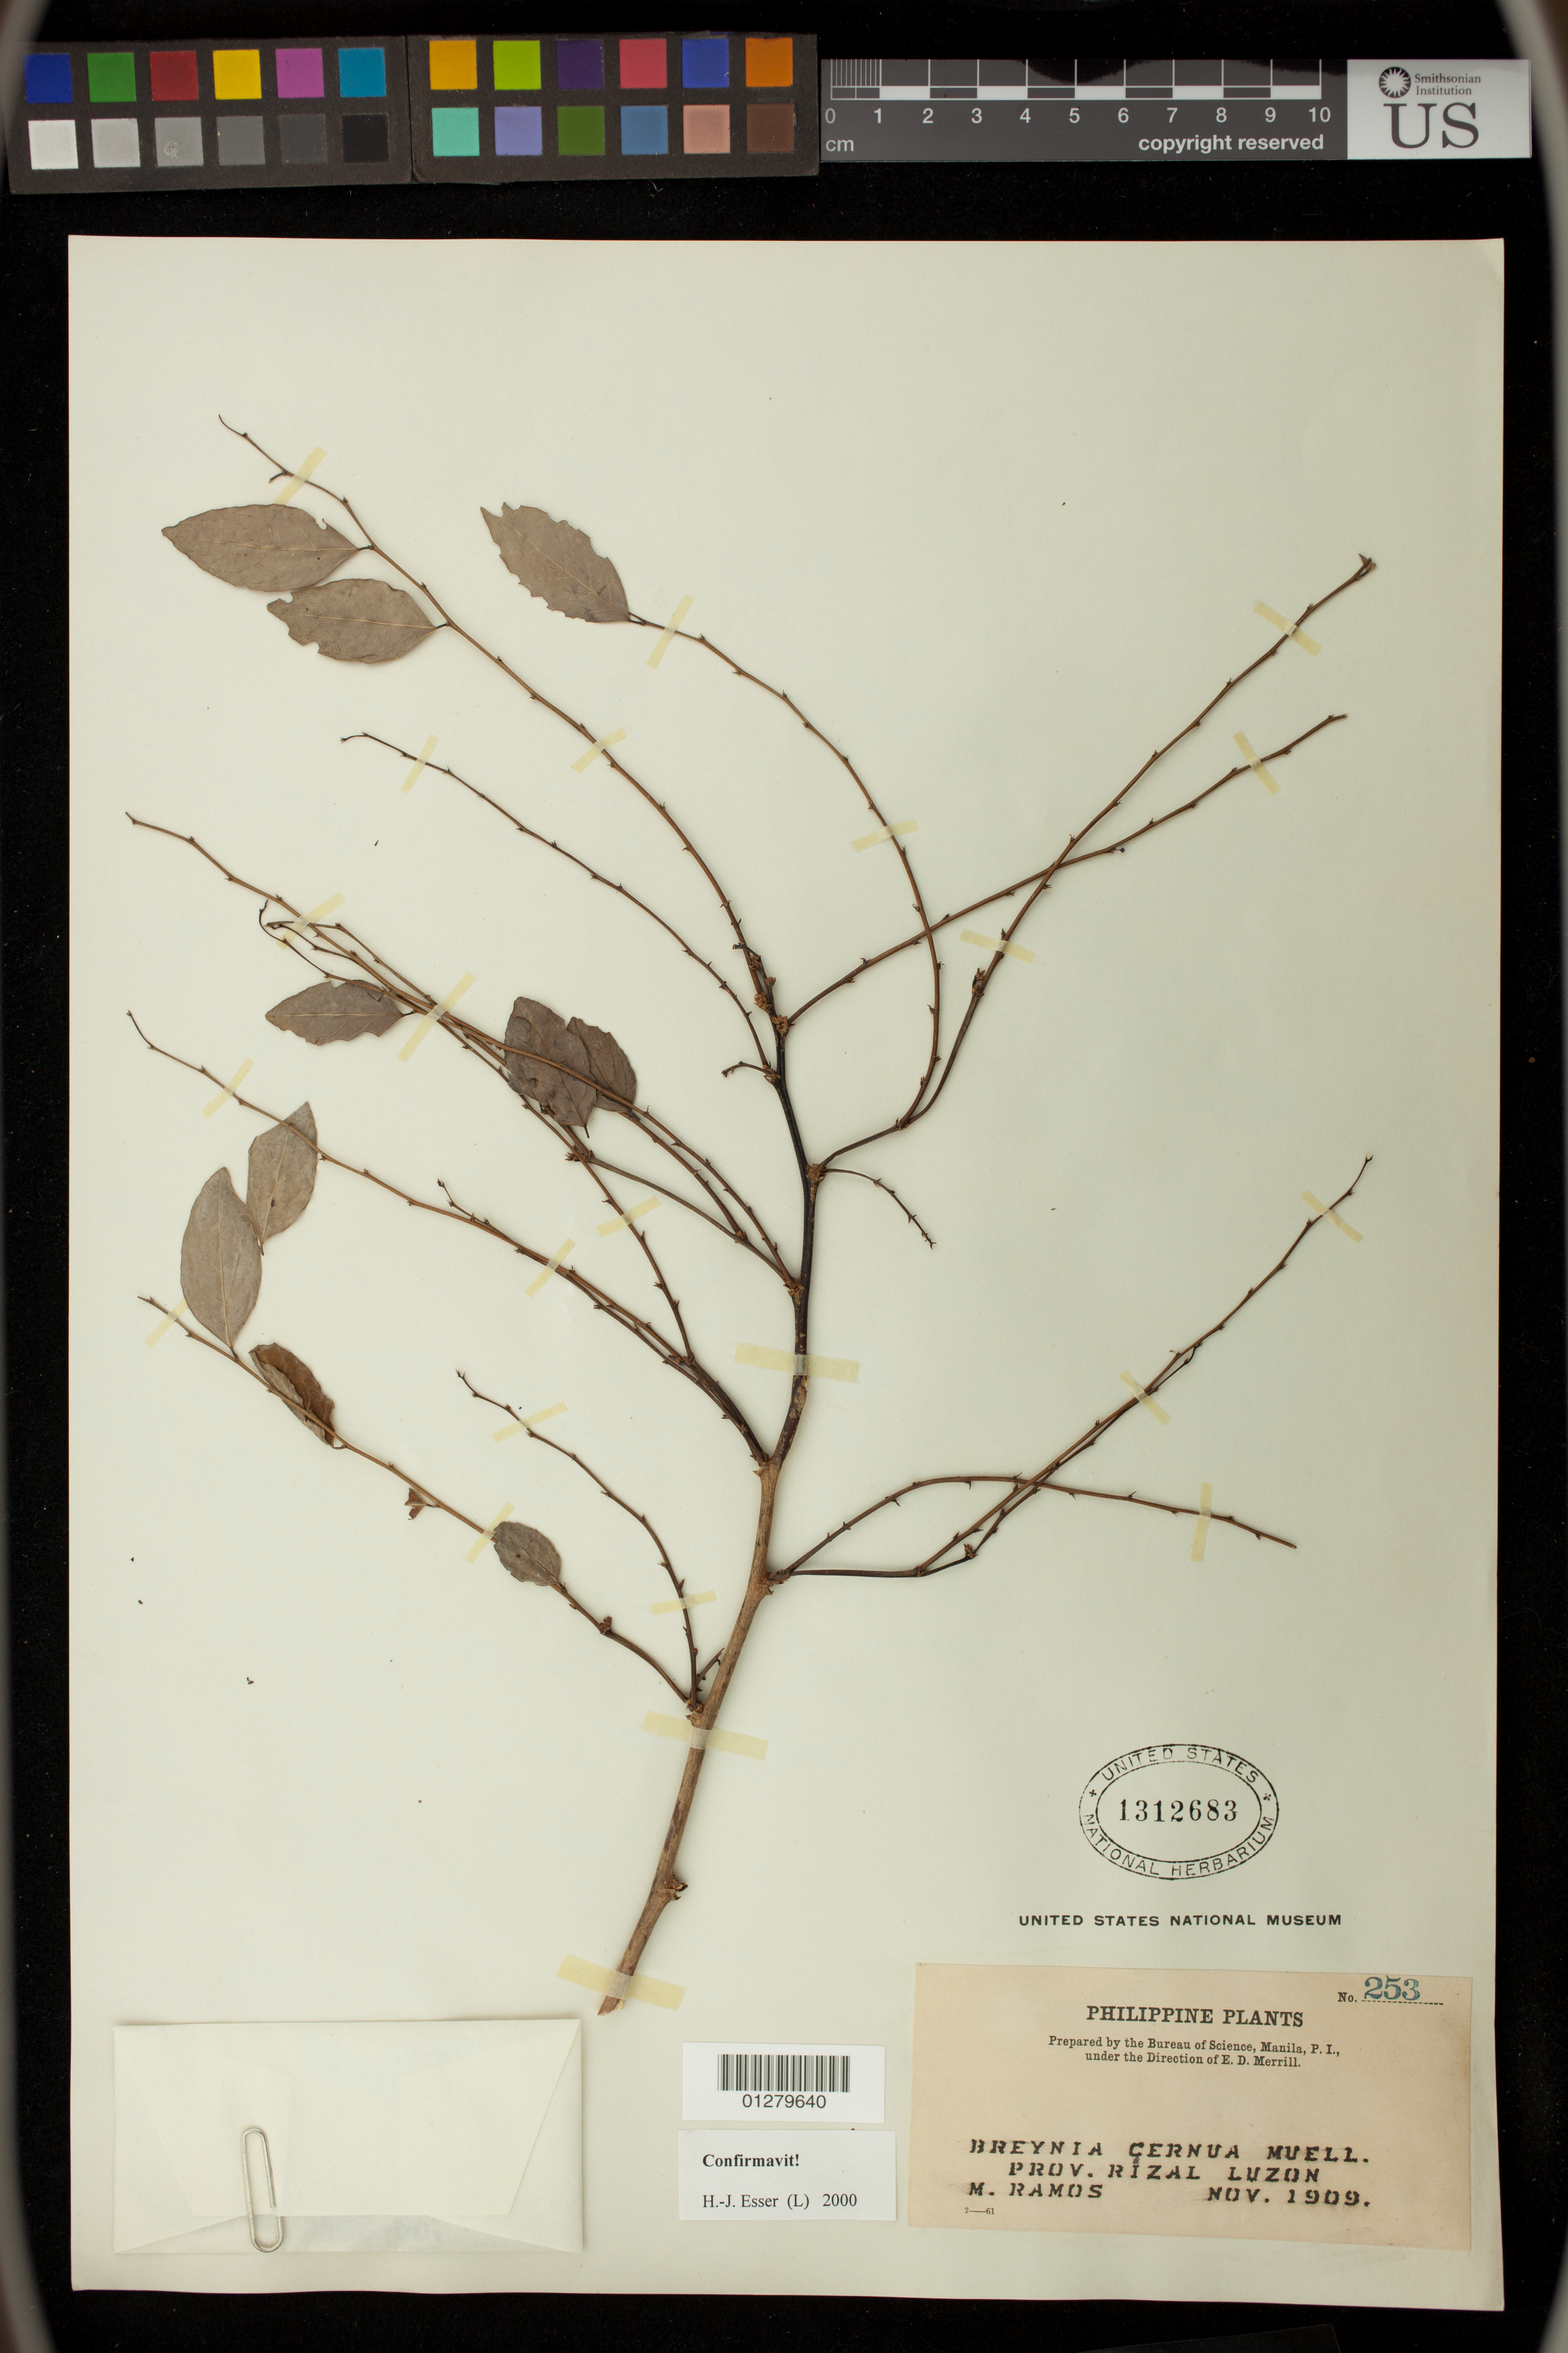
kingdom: Plantae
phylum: Tracheophyta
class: Magnoliopsida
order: Malpighiales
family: Phyllanthaceae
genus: Breynia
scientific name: Breynia cernua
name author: (Poir.) Müll. Arg.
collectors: M. Ramos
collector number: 253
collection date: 1909-11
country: Philippines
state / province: Calabarzon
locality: Prov. Rizal, Luzon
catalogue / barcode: US 1312683